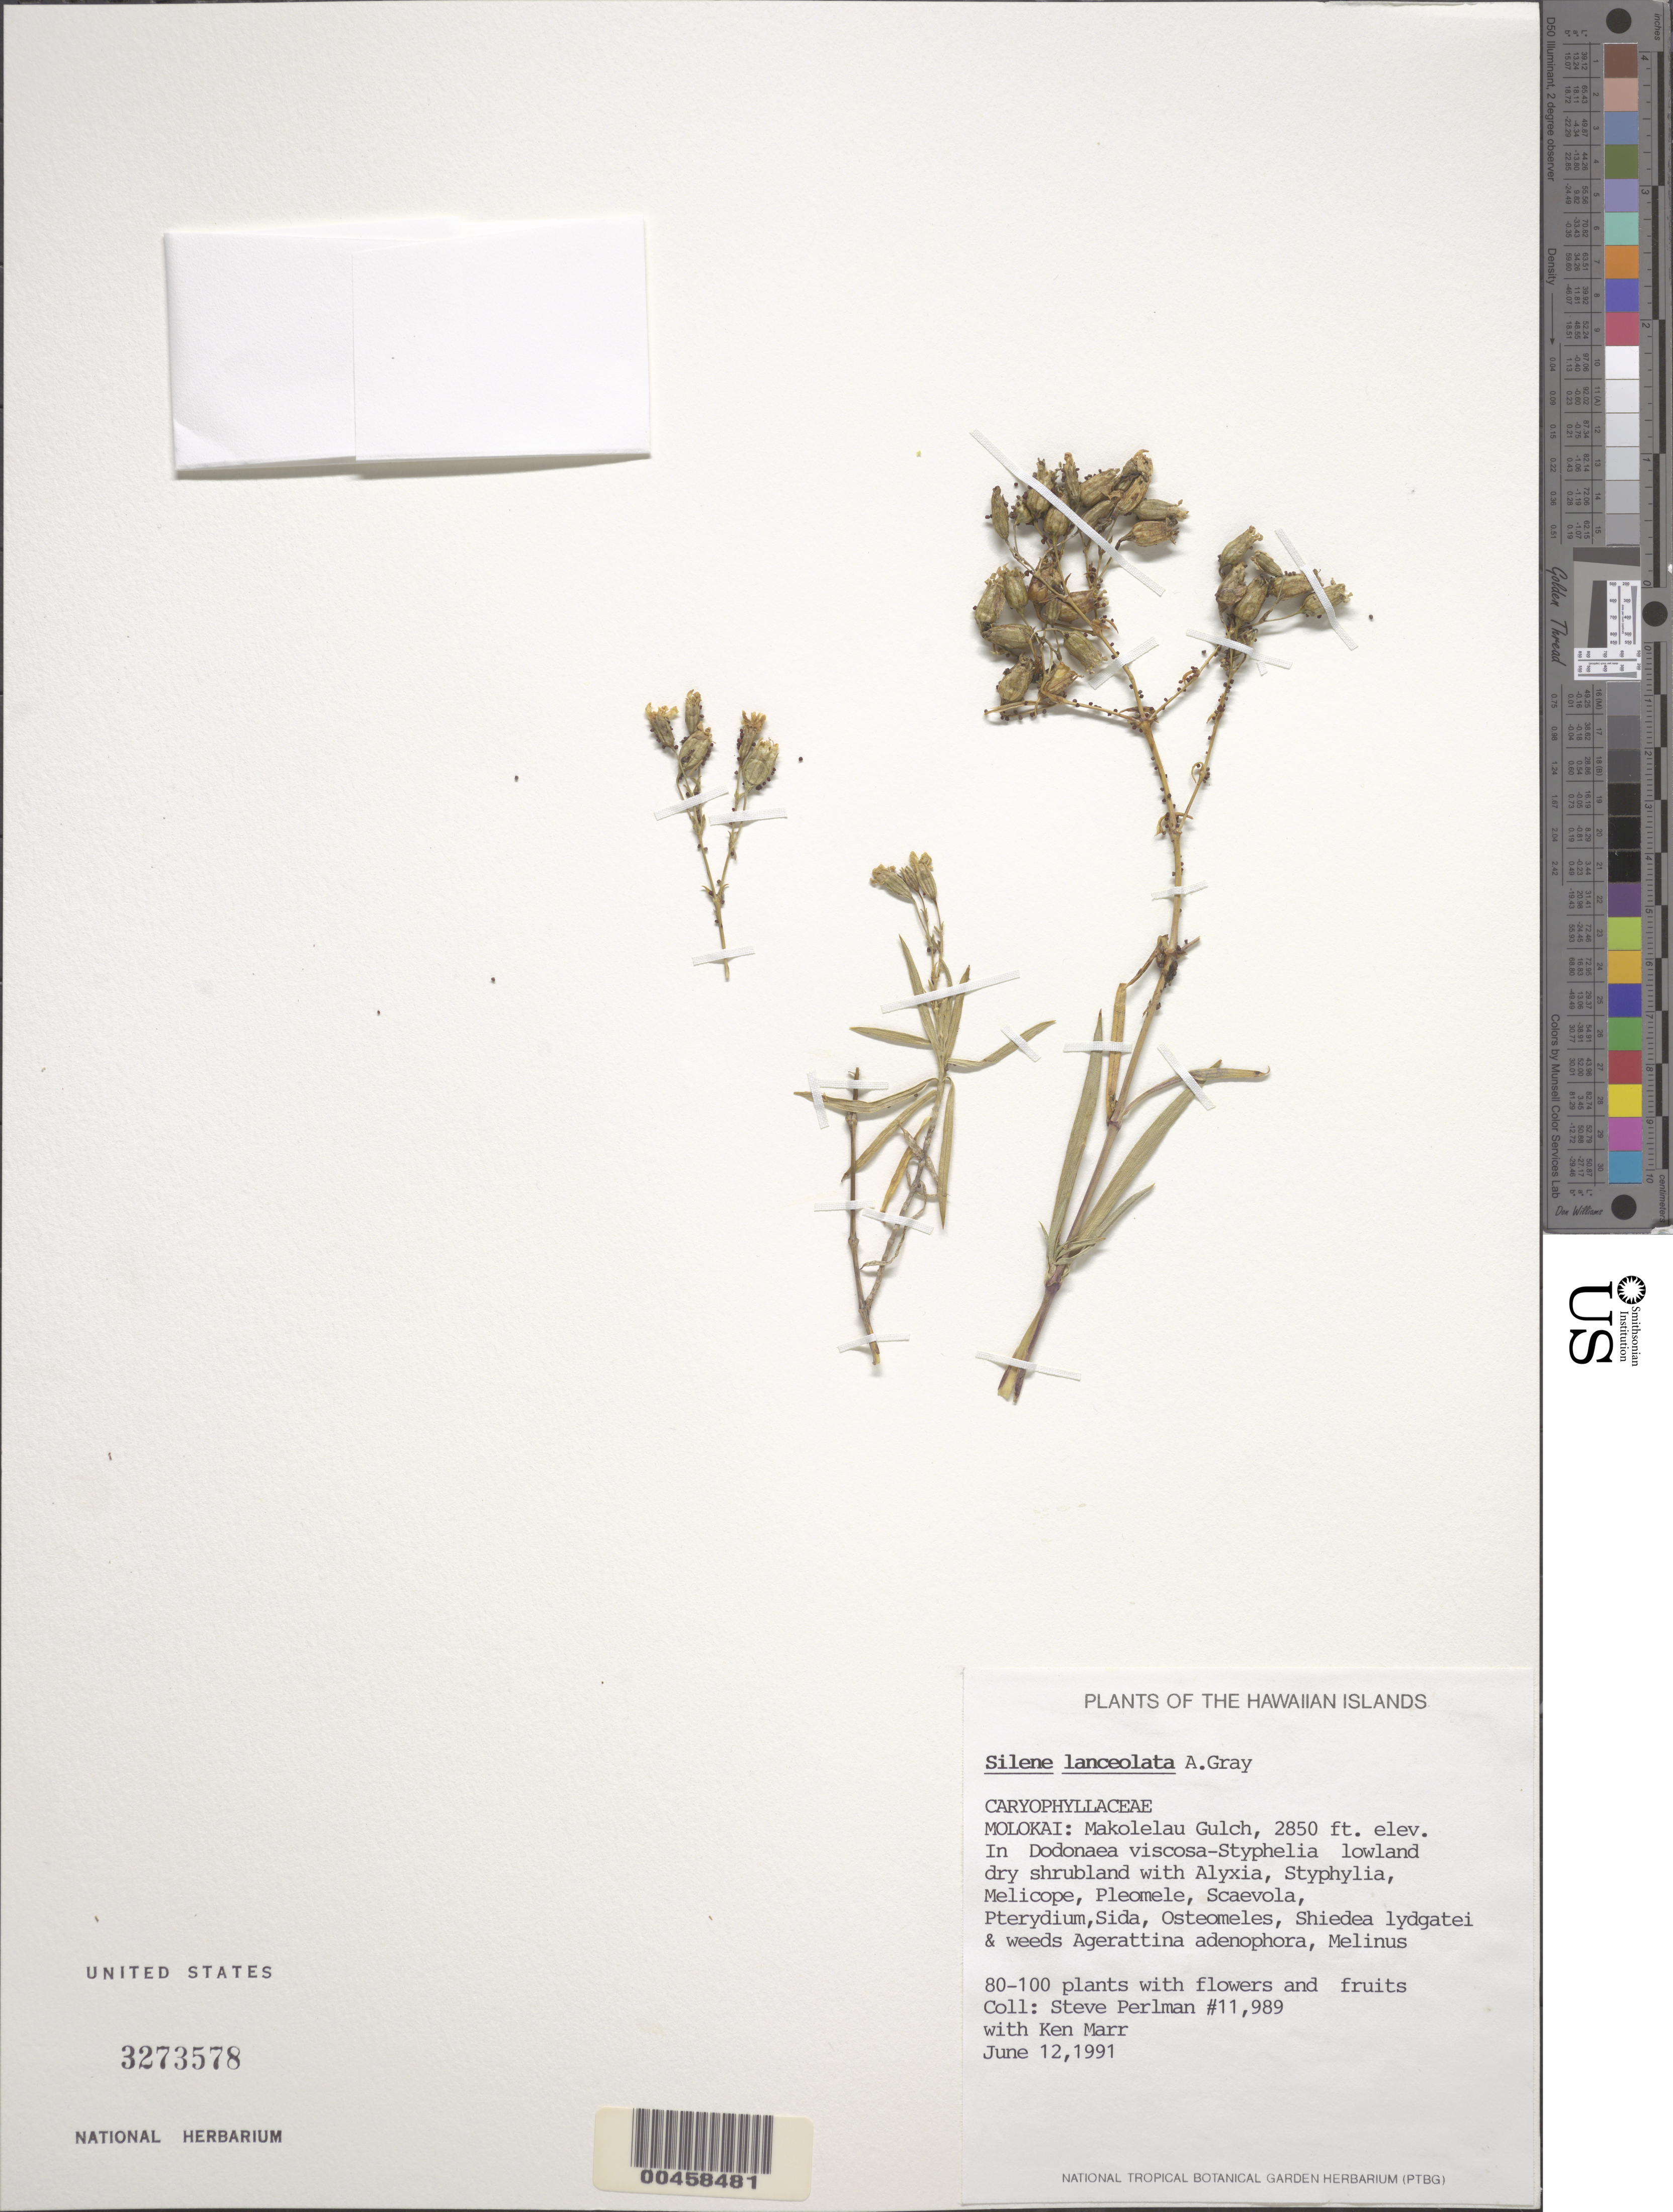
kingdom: Plantae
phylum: Tracheophyta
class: Magnoliopsida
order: Caryophyllales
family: Caryophyllaceae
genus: Silene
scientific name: Silene lanceolata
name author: A. Gray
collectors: S. P. Perlman & K. Marr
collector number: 11989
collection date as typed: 12 Jun 1991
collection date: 1991-06-12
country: United States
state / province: Hawaii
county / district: Maui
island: Moloka'i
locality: Makolelau Gulch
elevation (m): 869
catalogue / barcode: US 3273578